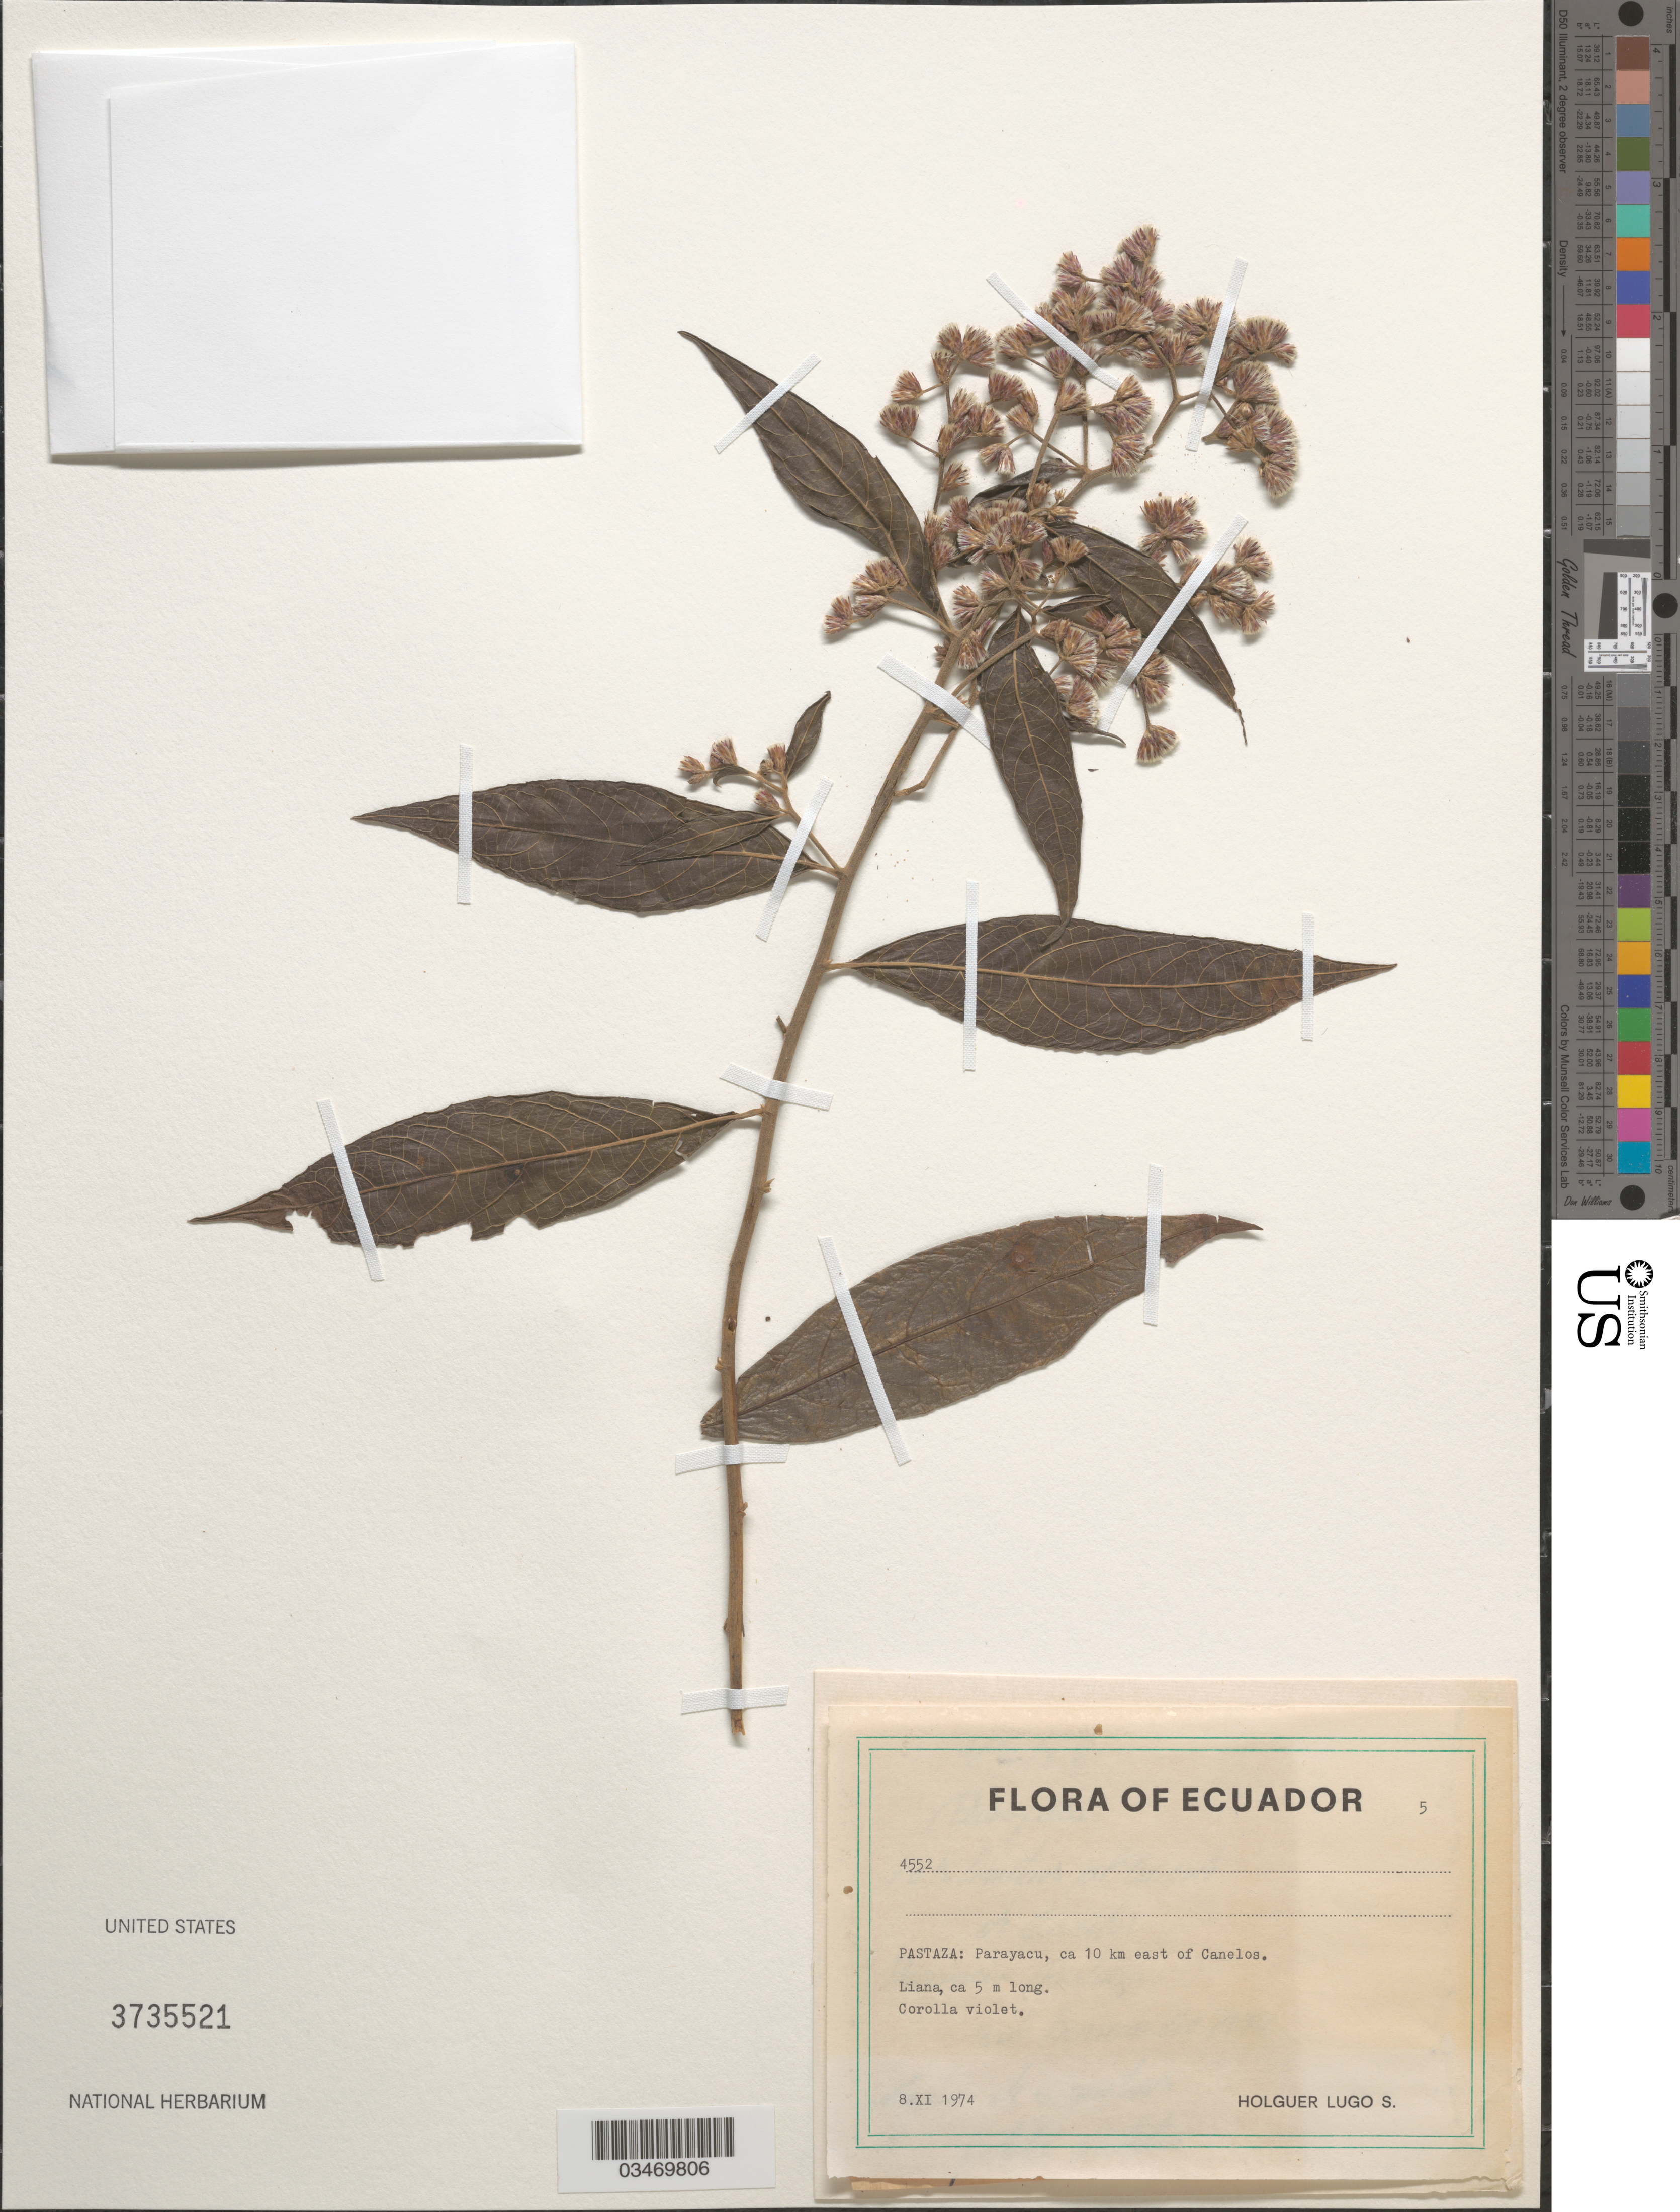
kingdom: Plantae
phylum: Tracheophyta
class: Magnoliopsida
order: Asterales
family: Asteraceae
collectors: L. Holguer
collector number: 4552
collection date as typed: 8 Nov 1974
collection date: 1974-11-08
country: Ecuador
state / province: Pastaza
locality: Parayacu, ca. 10 km E of Canelos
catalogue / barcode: US 3735521